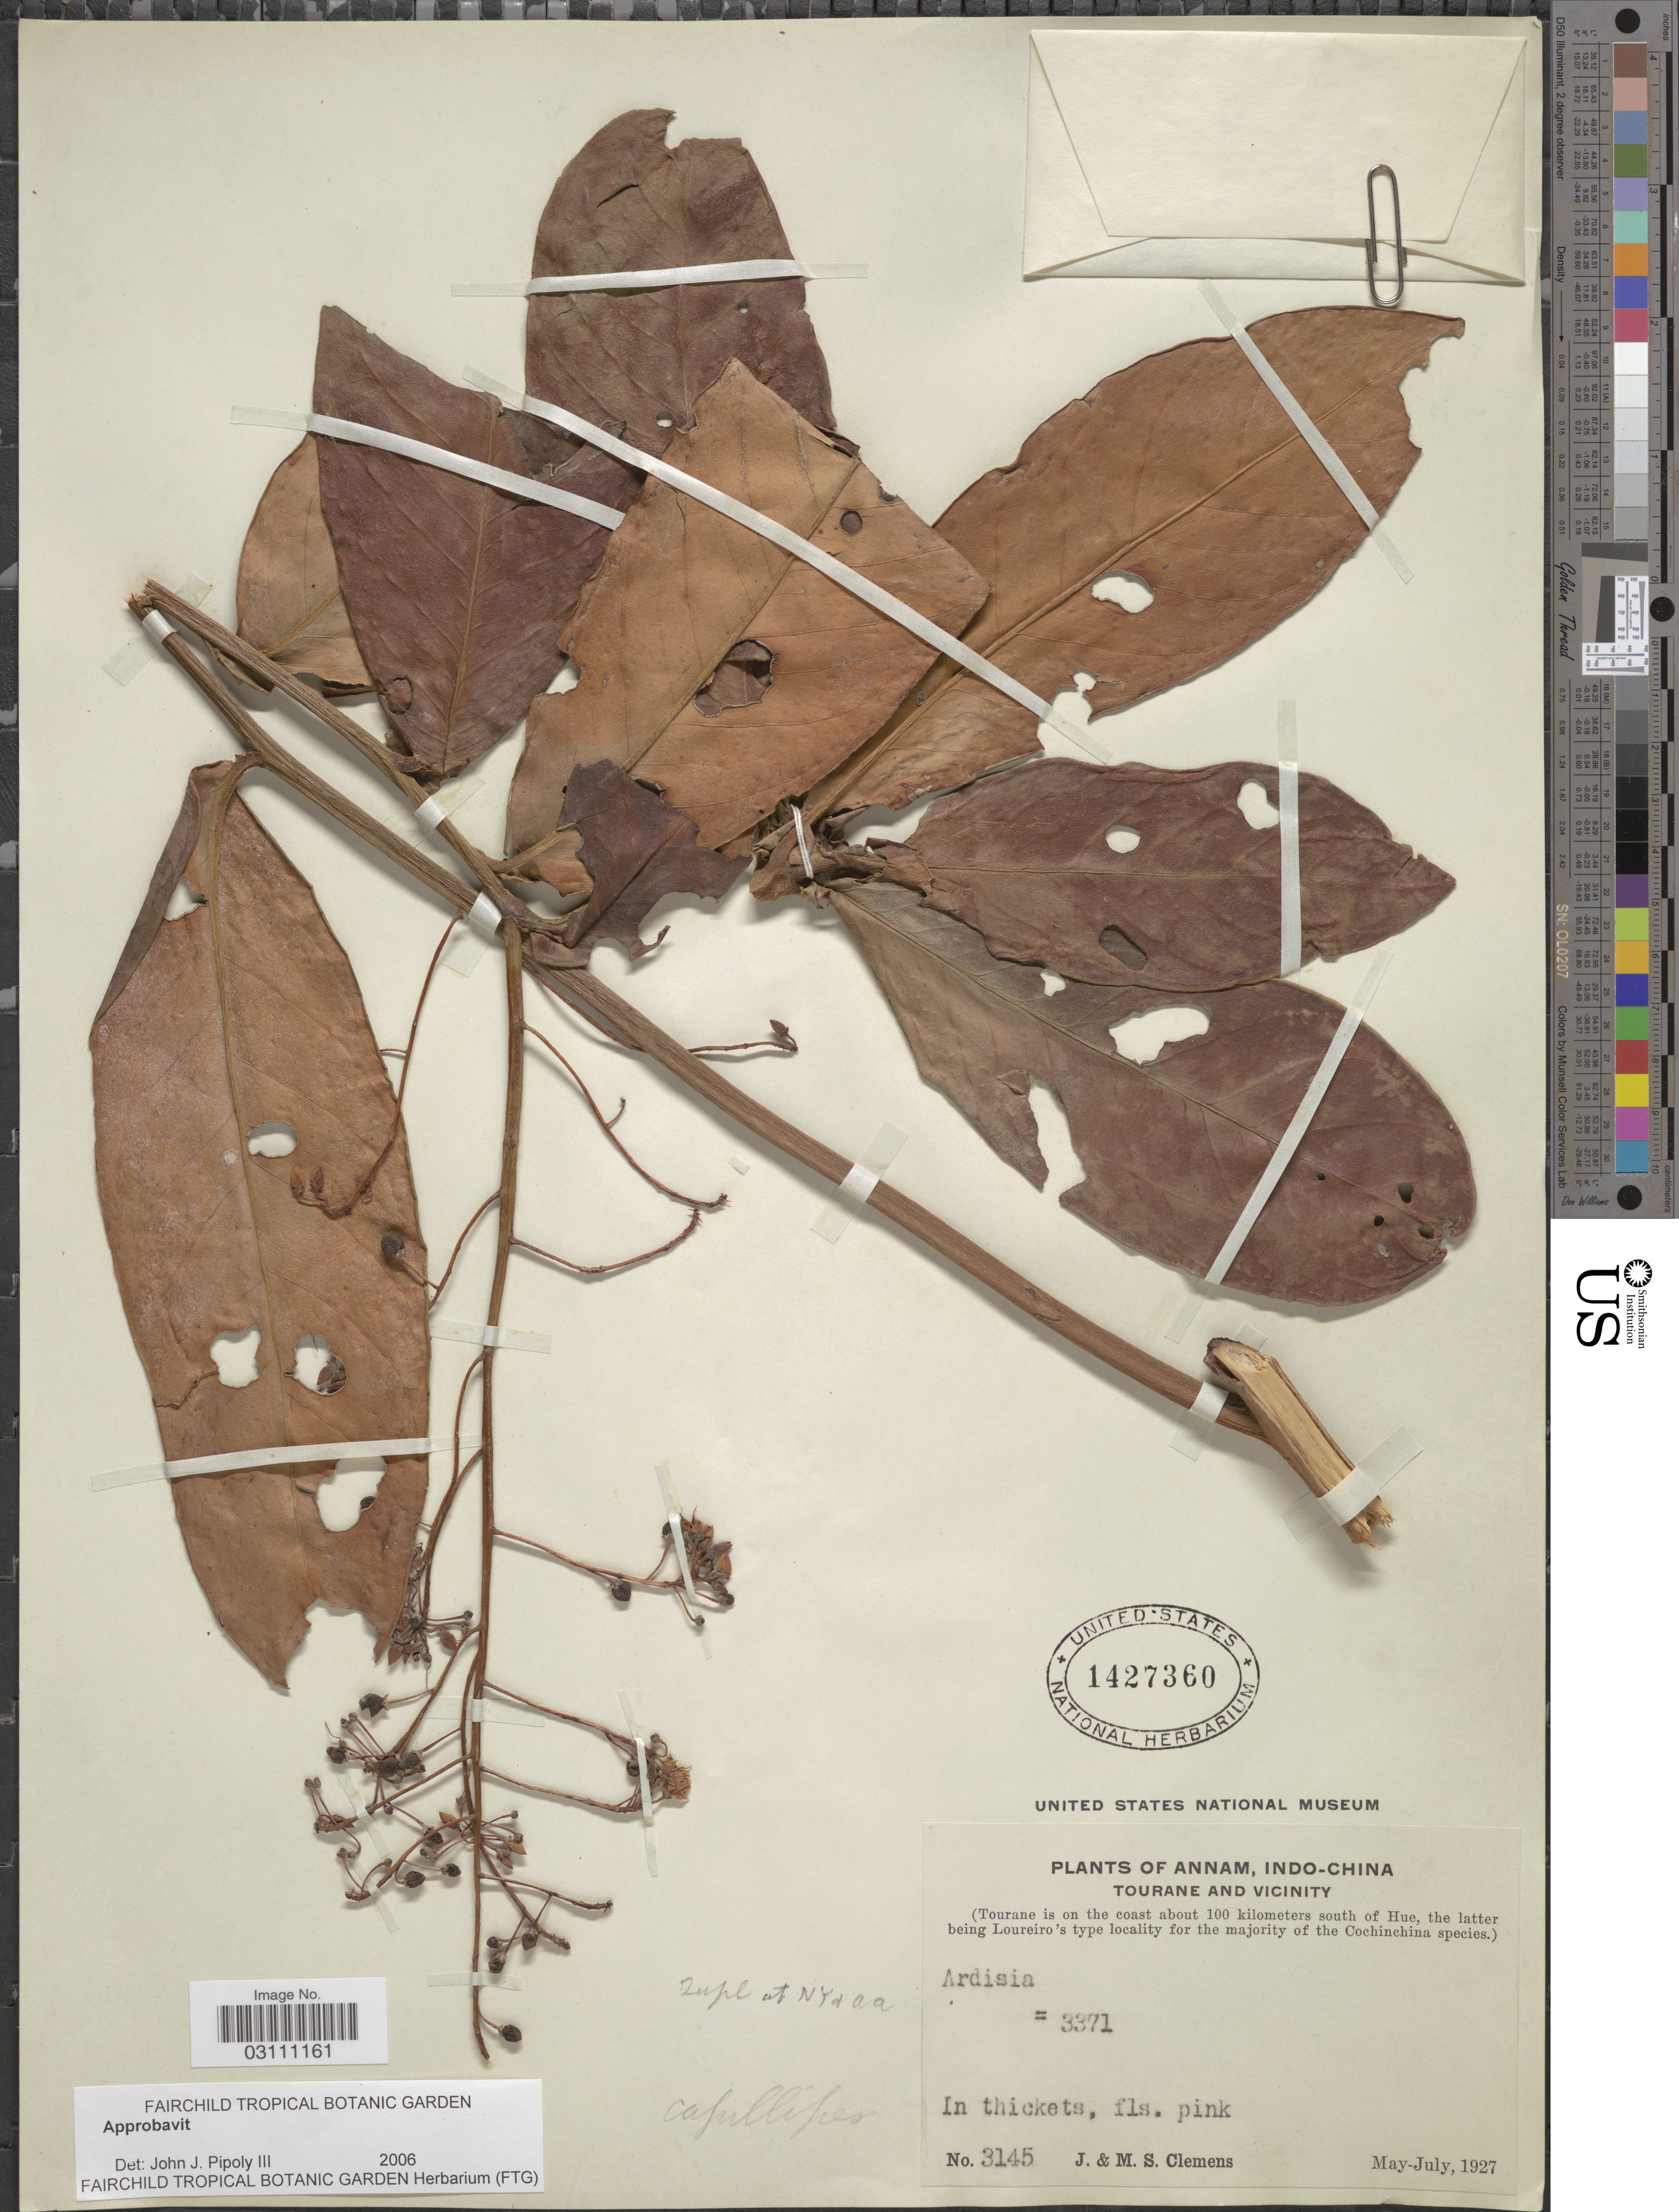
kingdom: Plantae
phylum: Tracheophyta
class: Magnoliopsida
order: Ericales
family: Primulaceae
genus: Ardisia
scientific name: Ardisia capillipes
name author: Pit.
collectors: J. Clemens & M. S. Clemens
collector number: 3145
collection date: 1927-05/1927-07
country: Vietnam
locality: Annam, Indo-China. Tourane and vicinity. Tourane is on the coast about 100 kilometers south of Hue.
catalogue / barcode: US 1427360